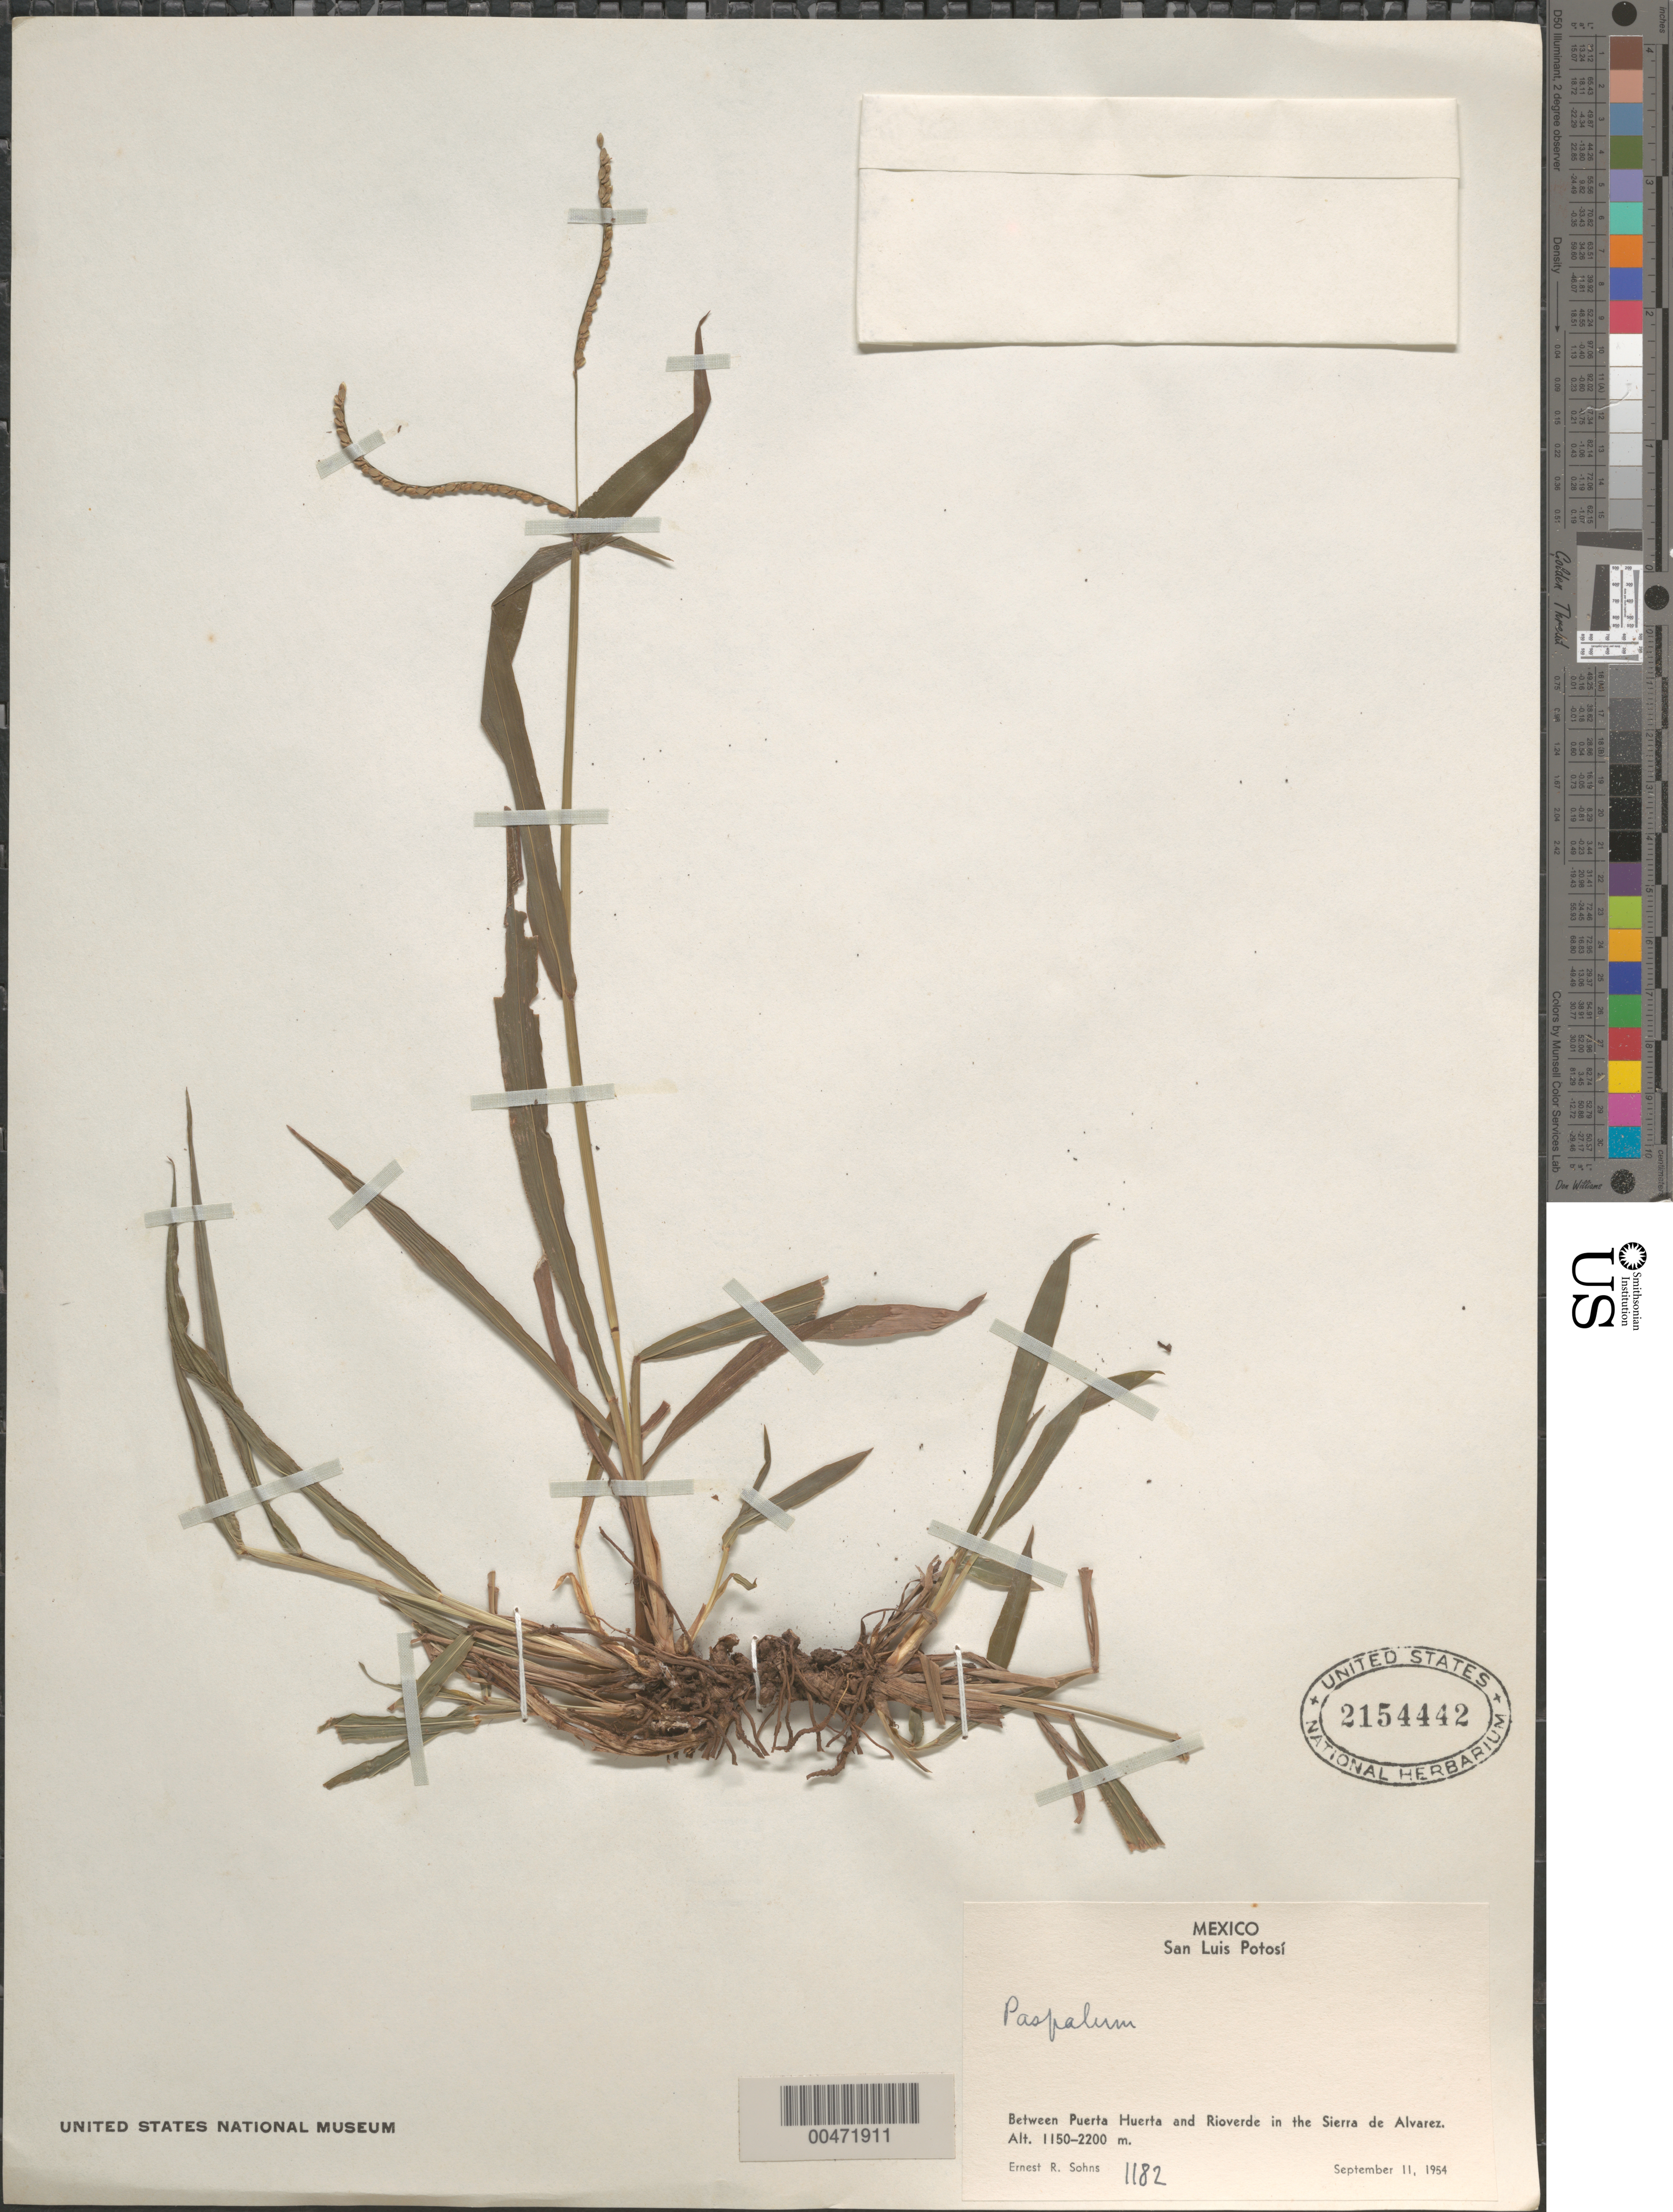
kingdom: Plantae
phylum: Tracheophyta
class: Liliopsida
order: Poales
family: Poaceae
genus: Paspalum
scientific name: Paspalum sp.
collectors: E. R. Sohns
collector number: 1182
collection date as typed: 11 Sep 1954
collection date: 1954-09-11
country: Mexico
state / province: San Luis Potosi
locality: Between Puerta Huerta & Rioverde in the Sierra de Alvarez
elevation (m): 1150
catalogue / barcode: US 2154442